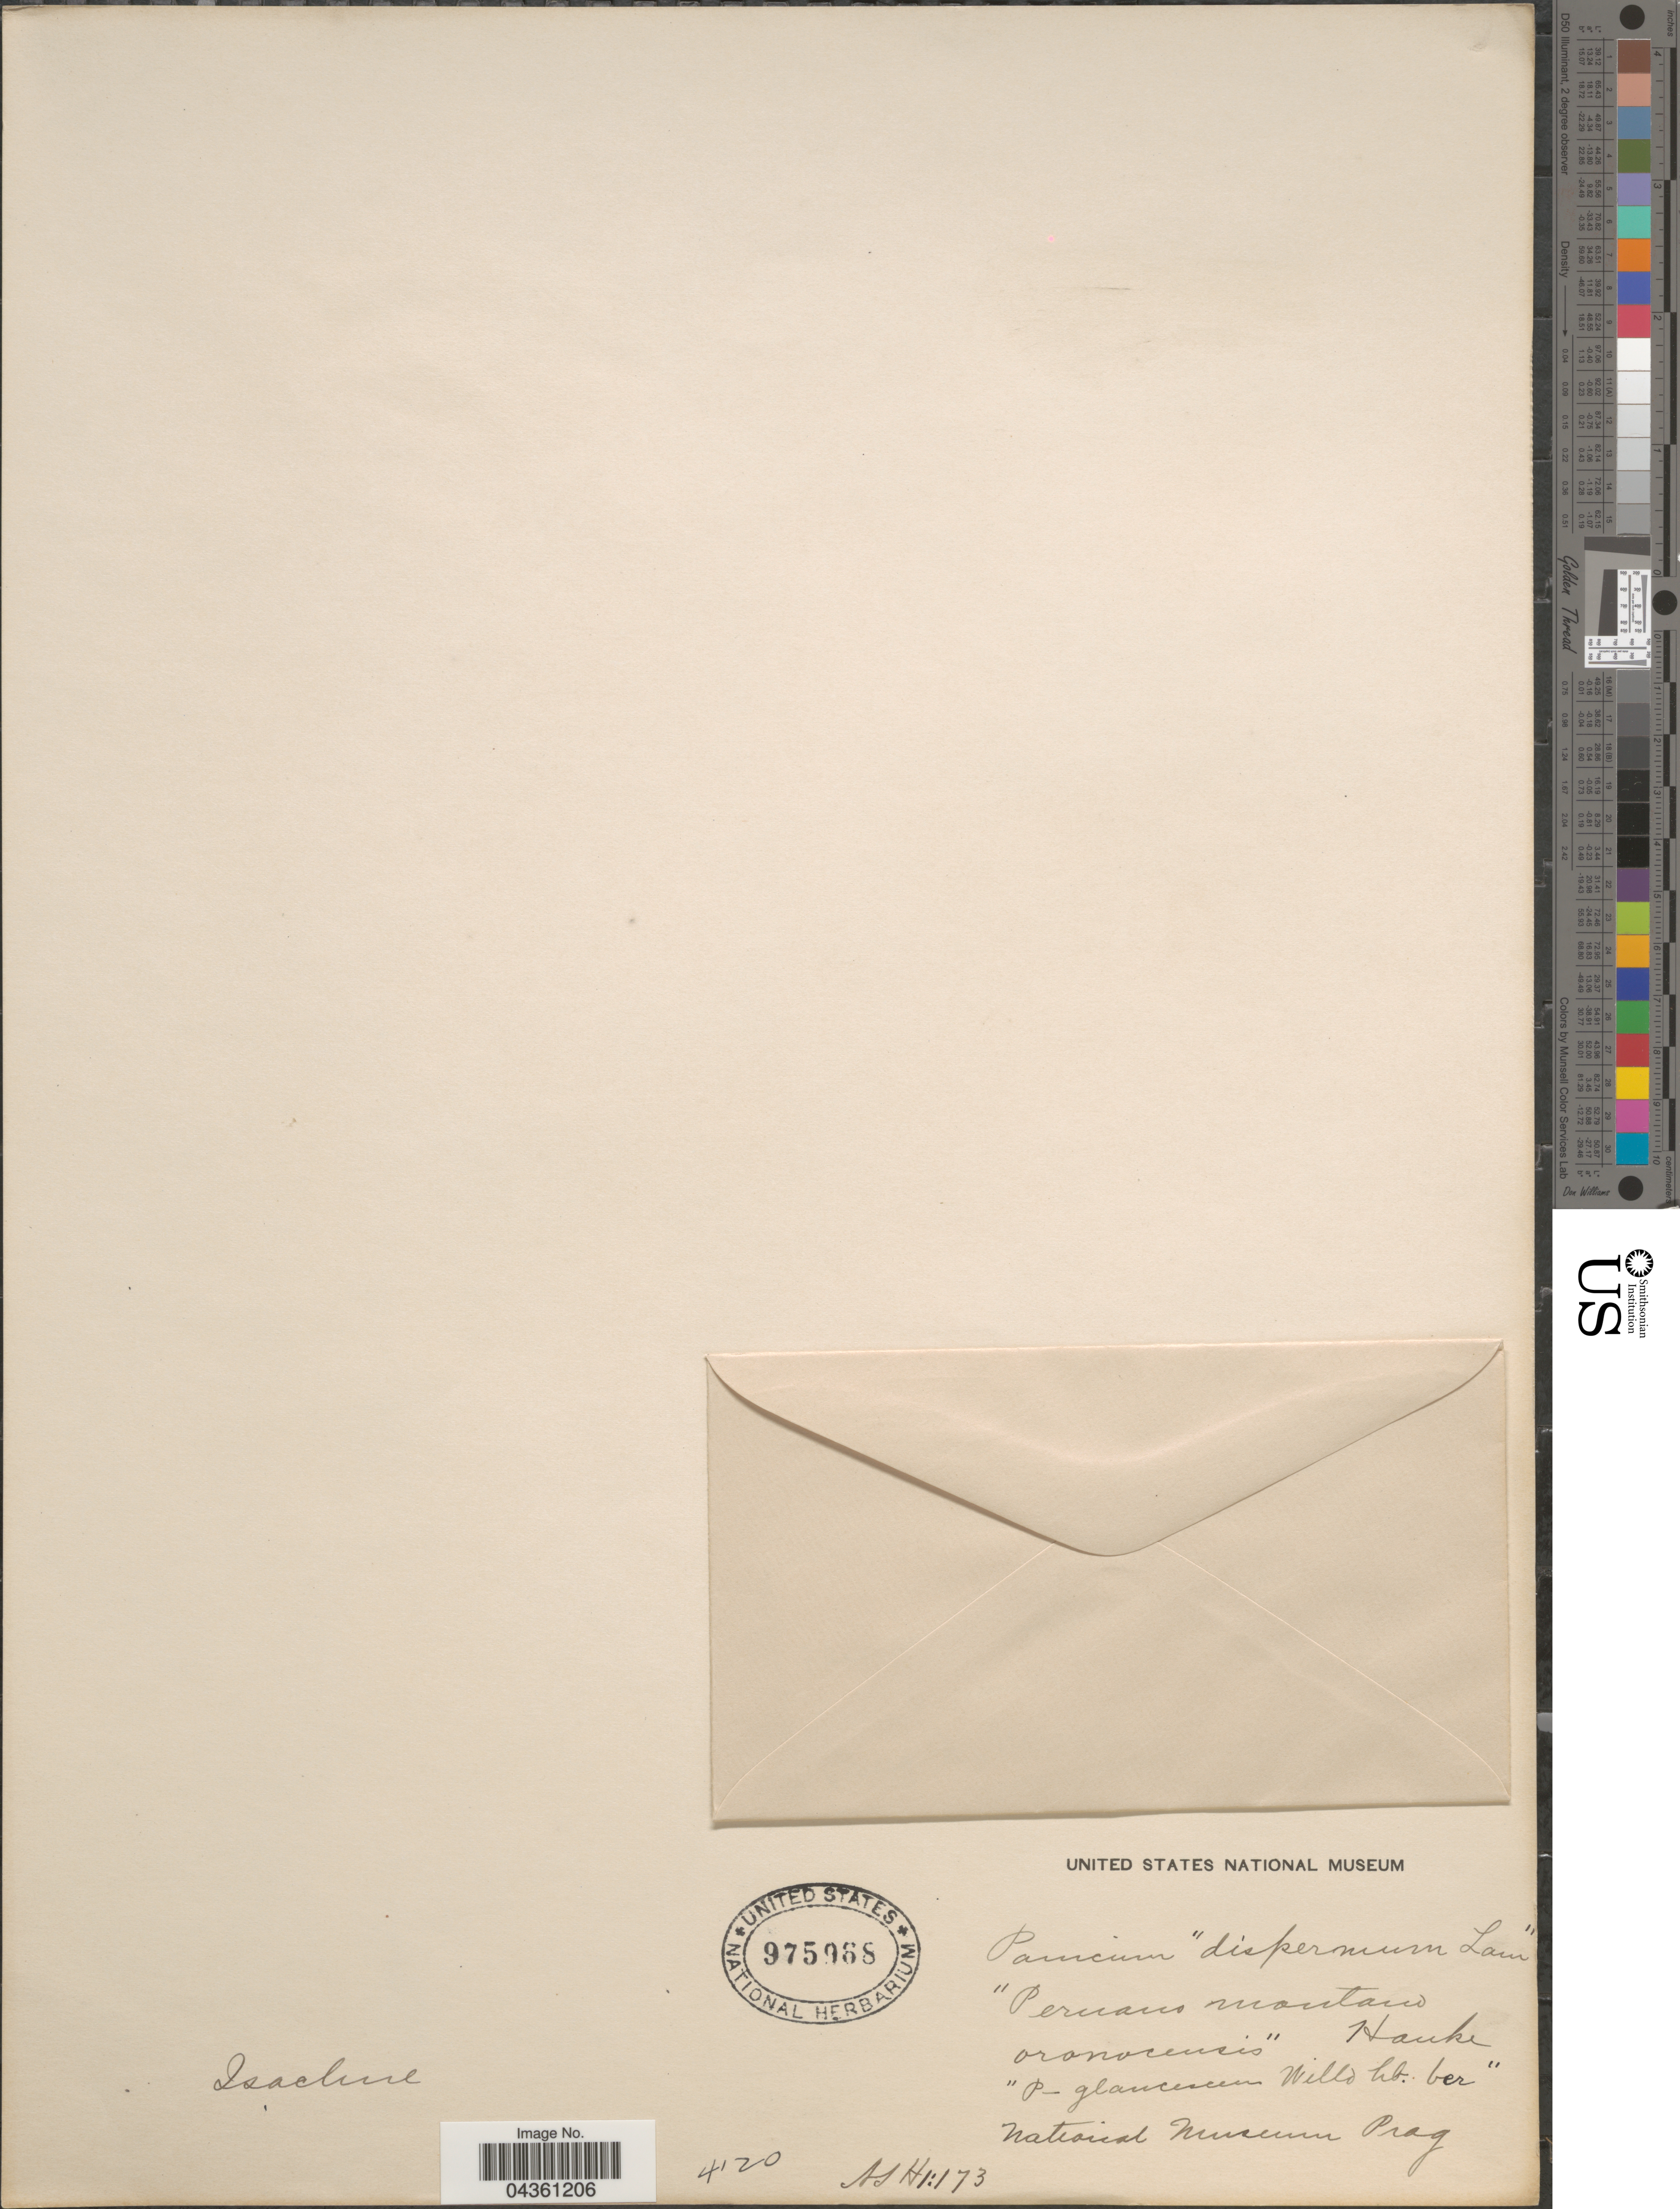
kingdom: Plantae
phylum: Tracheophyta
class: Liliopsida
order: Poales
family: Poaceae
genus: Isachne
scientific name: Isachne arundinacea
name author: (Sw.) Griseb.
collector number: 4120?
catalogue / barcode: US 975968